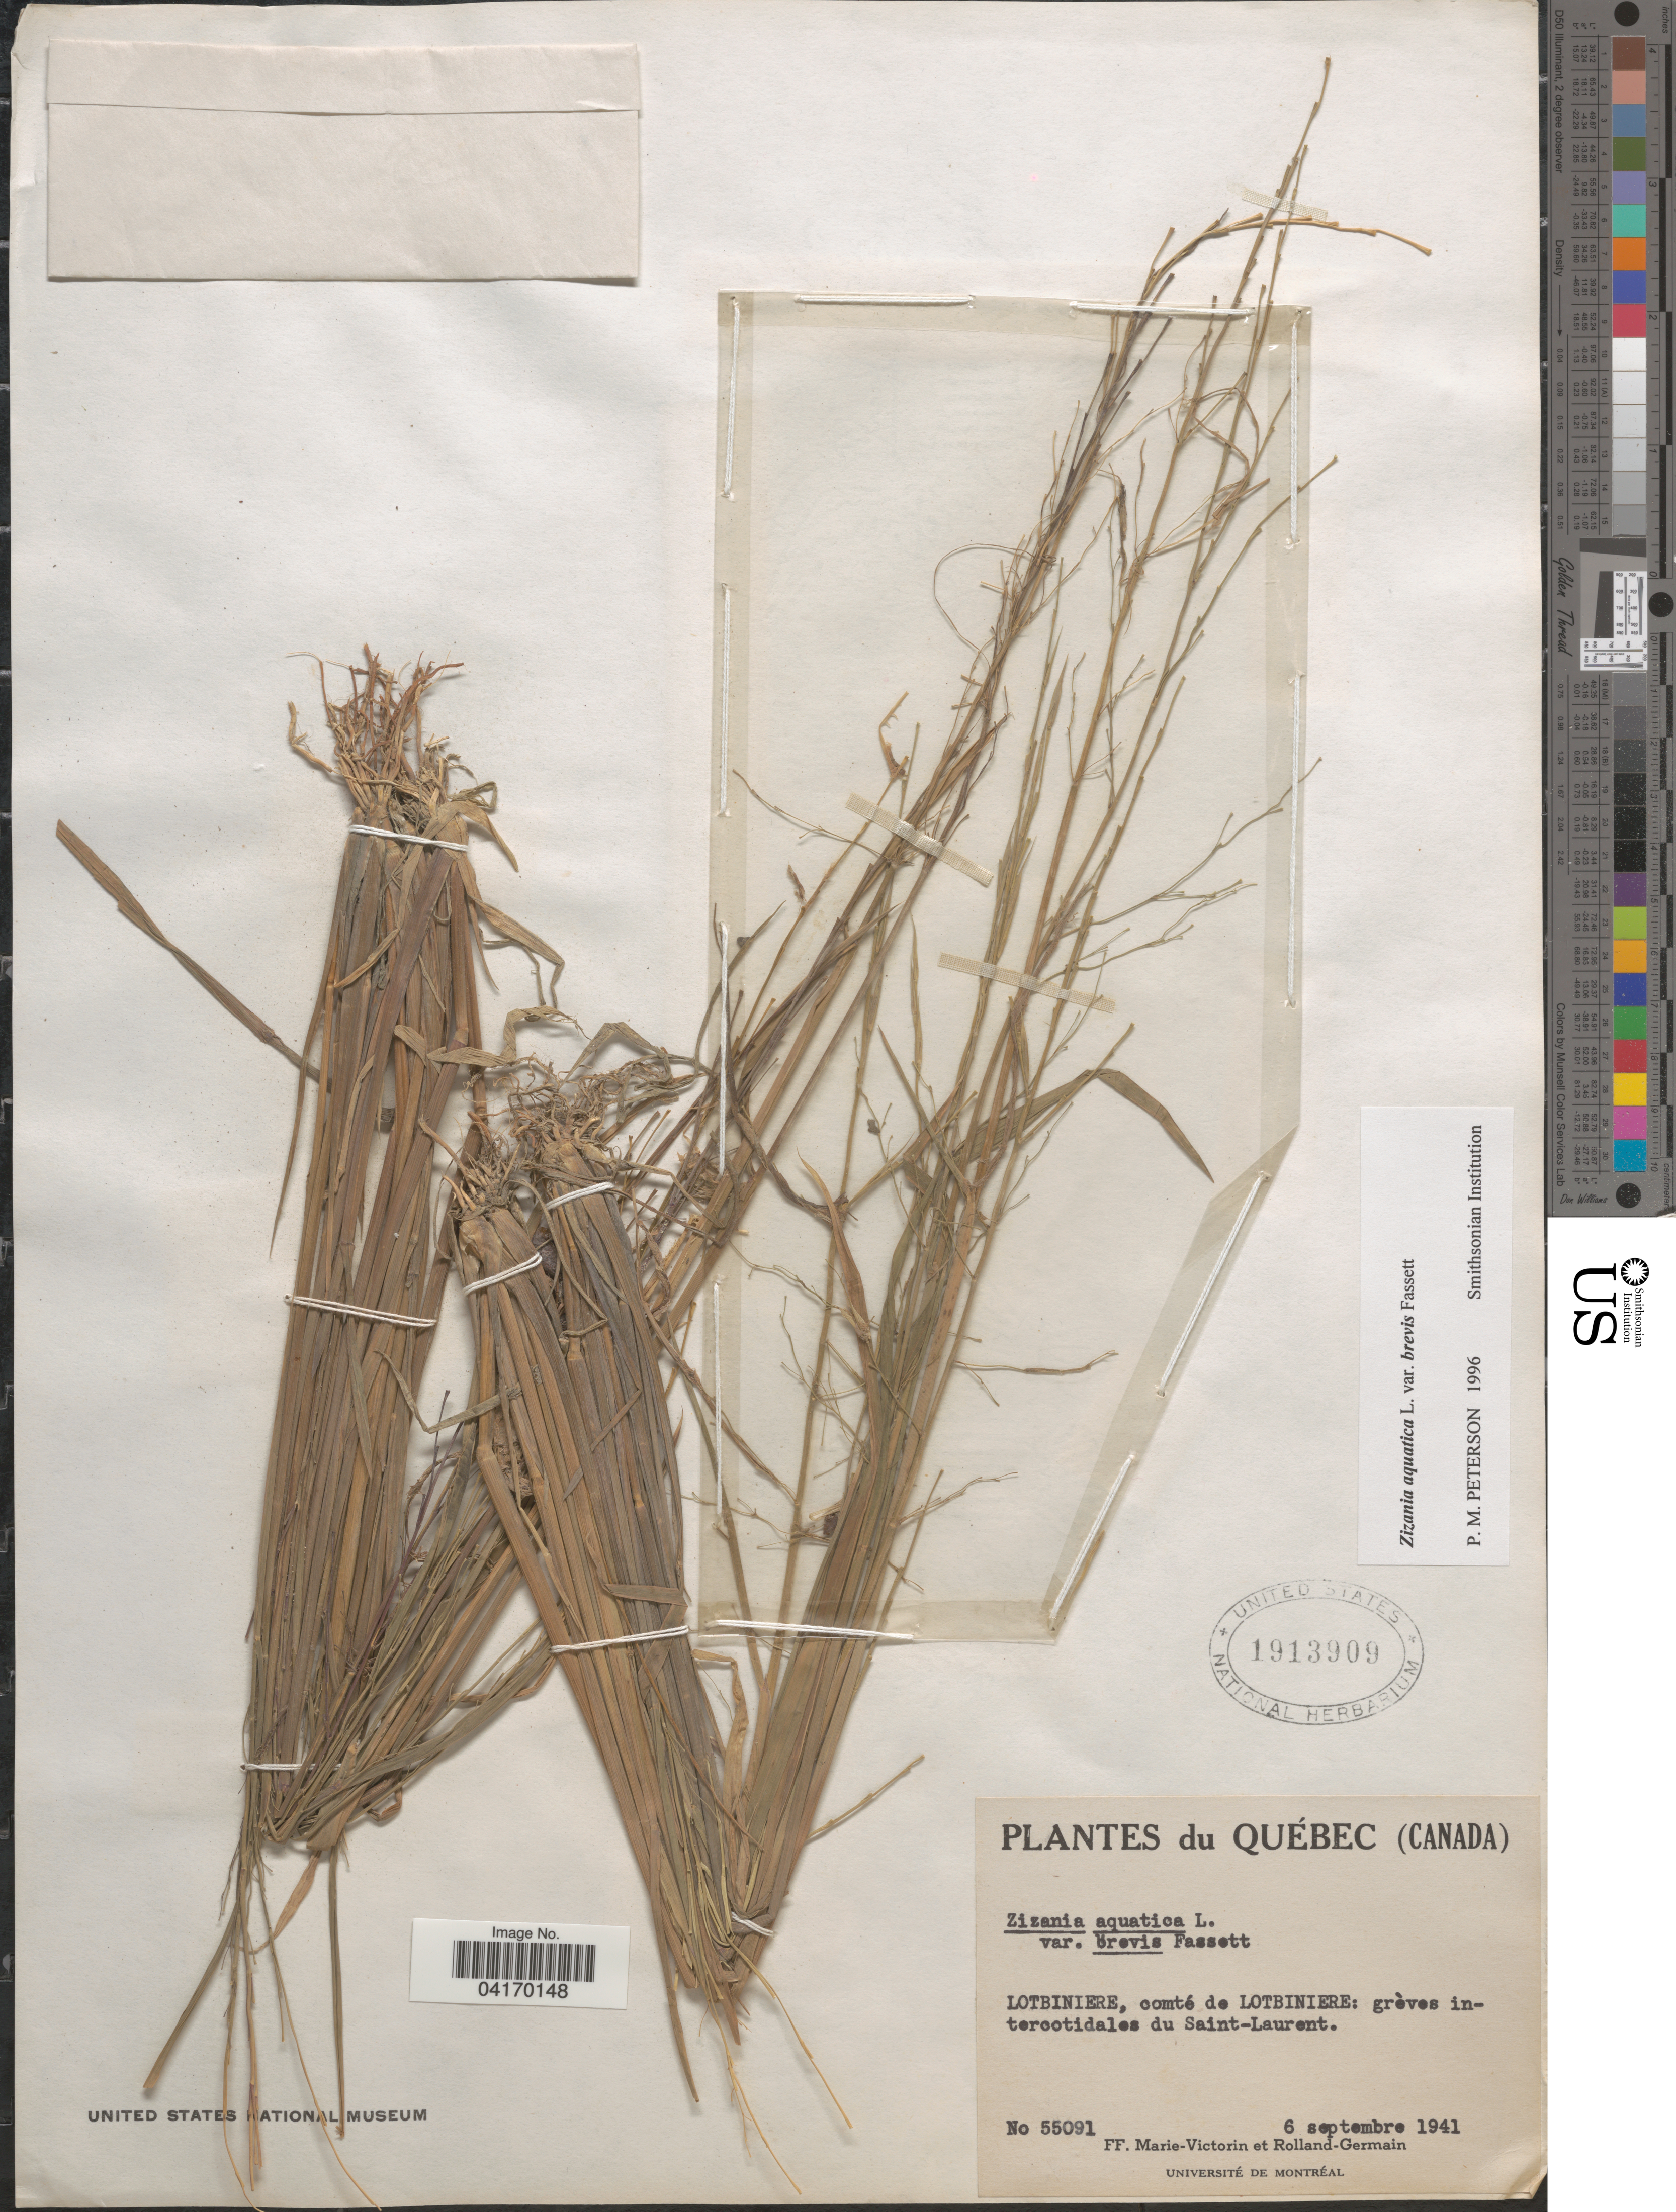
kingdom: Plantae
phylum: Tracheophyta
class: Liliopsida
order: Poales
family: Poaceae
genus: Zizania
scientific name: Zizania aquatica var. brevis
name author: Fassett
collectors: F. Marie-Victorin & Rolland-Germain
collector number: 55091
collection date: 1949-09-06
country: Canada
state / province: Quebec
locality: Lotbiniere, comté de Lotbiniere: grèves intercotidales du Saint-Laurent.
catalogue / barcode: US 1913909